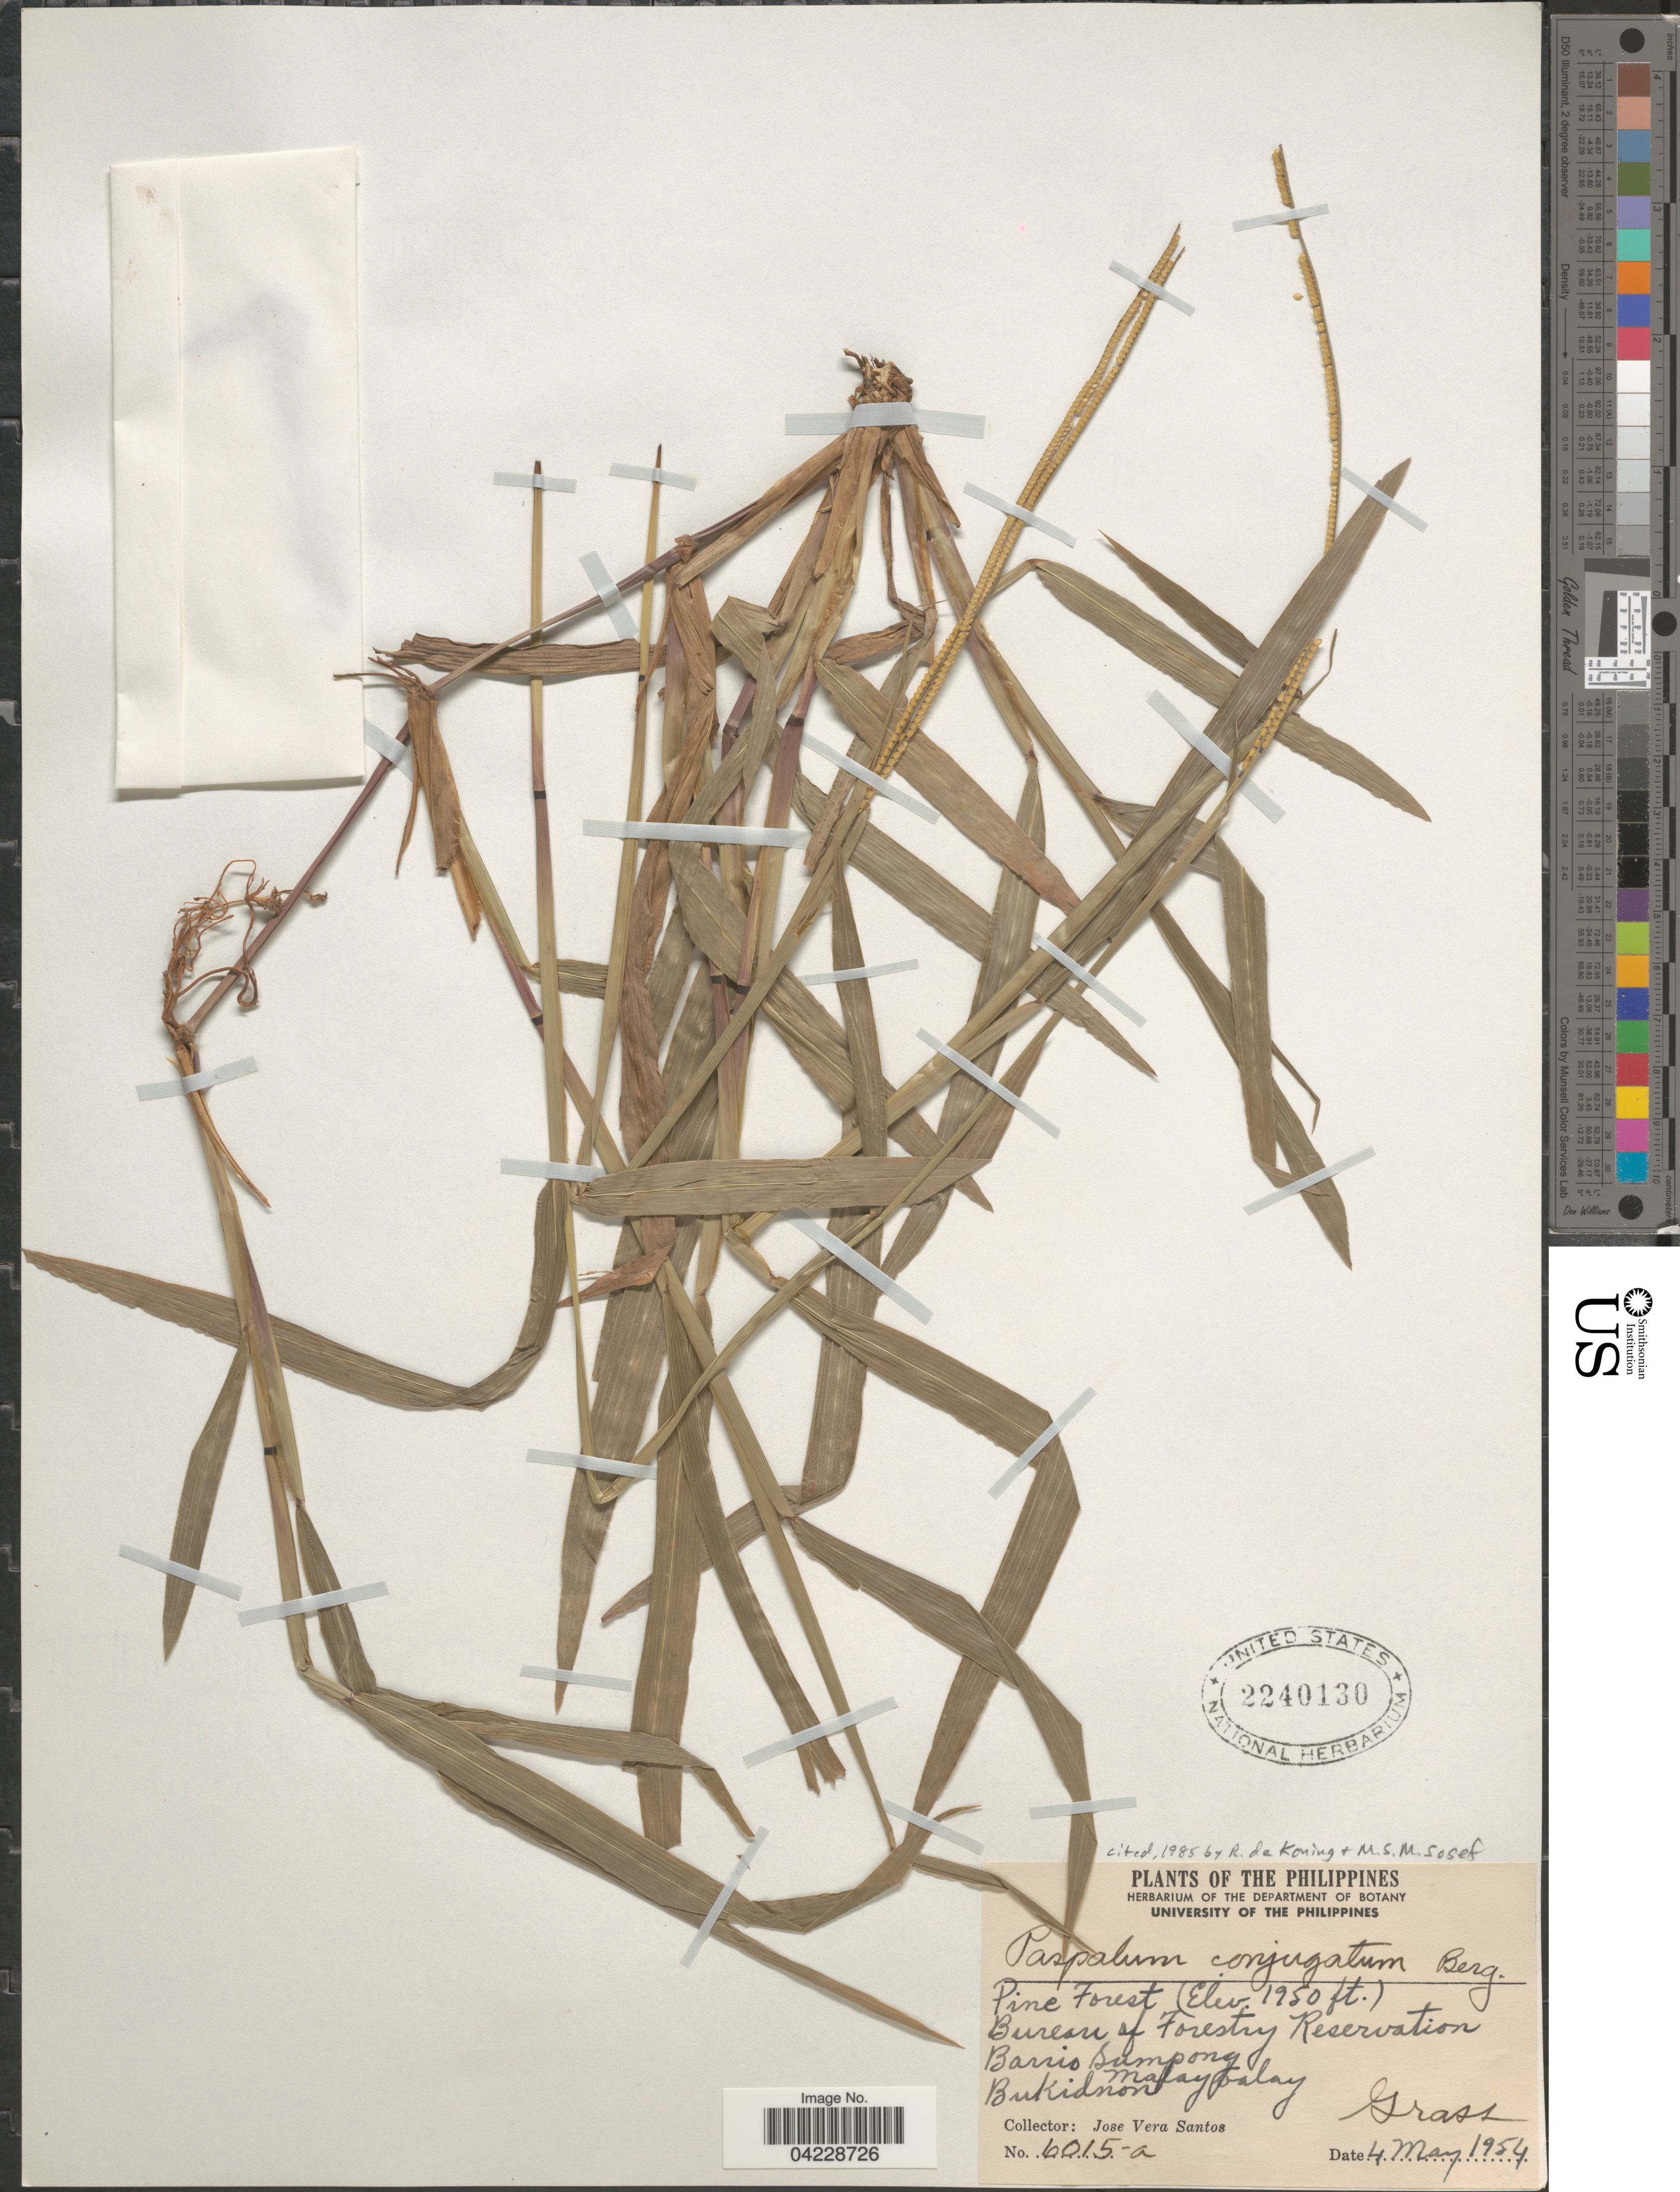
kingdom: Plantae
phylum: Tracheophyta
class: Liliopsida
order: Poales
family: Poaceae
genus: Paspalum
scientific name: Paspalum conjugatum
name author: P.J. Bergius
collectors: J. Santos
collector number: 6015-a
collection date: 1954-05-04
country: Philippines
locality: Pine Forest. Bureau of Forestry Reservation Barrio Sampong. Malay balay. Bukidnon.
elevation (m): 594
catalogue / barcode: US 2240130